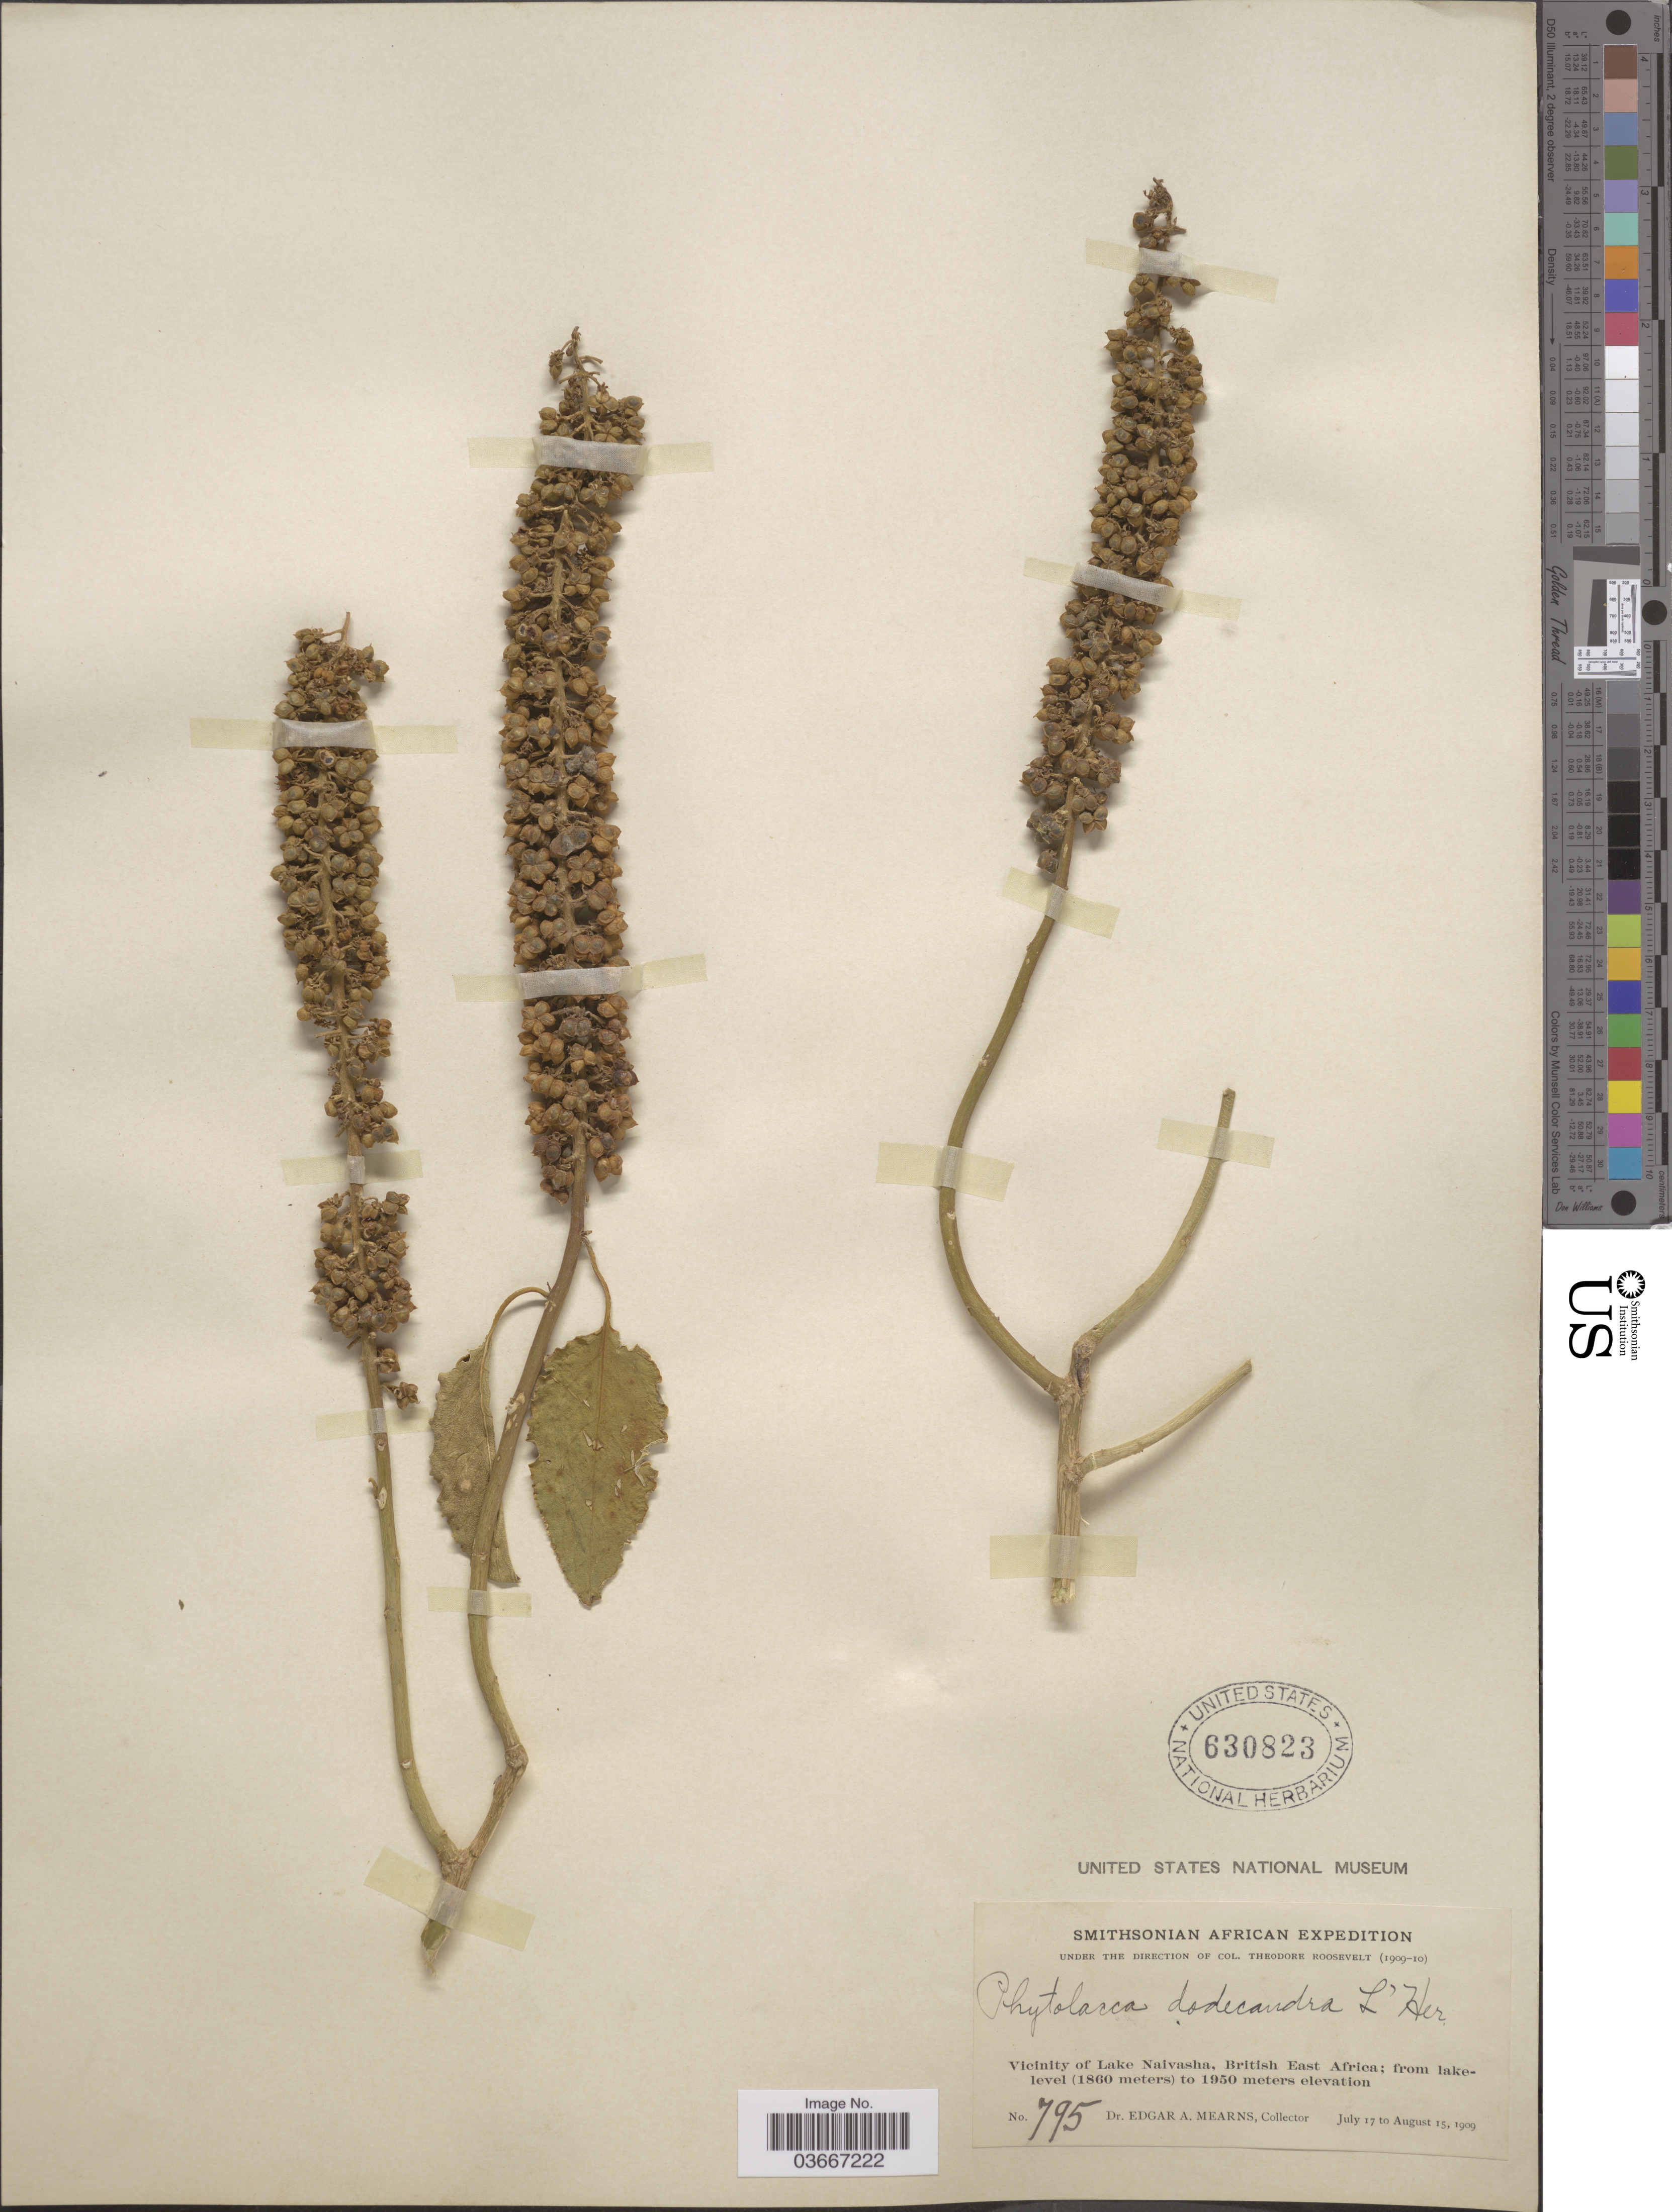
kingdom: Plantae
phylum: Tracheophyta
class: Magnoliopsida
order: Caryophyllales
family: Phytolaccaceae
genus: Phytolacca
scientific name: Phytolacca dodecandra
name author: L'Hér.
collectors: E. A. Mearns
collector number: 795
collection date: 1909-07-17/1909-08-15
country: Kenya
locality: Vicinity of Lake Naivasha, British East Africa.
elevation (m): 1860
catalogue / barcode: US 630823